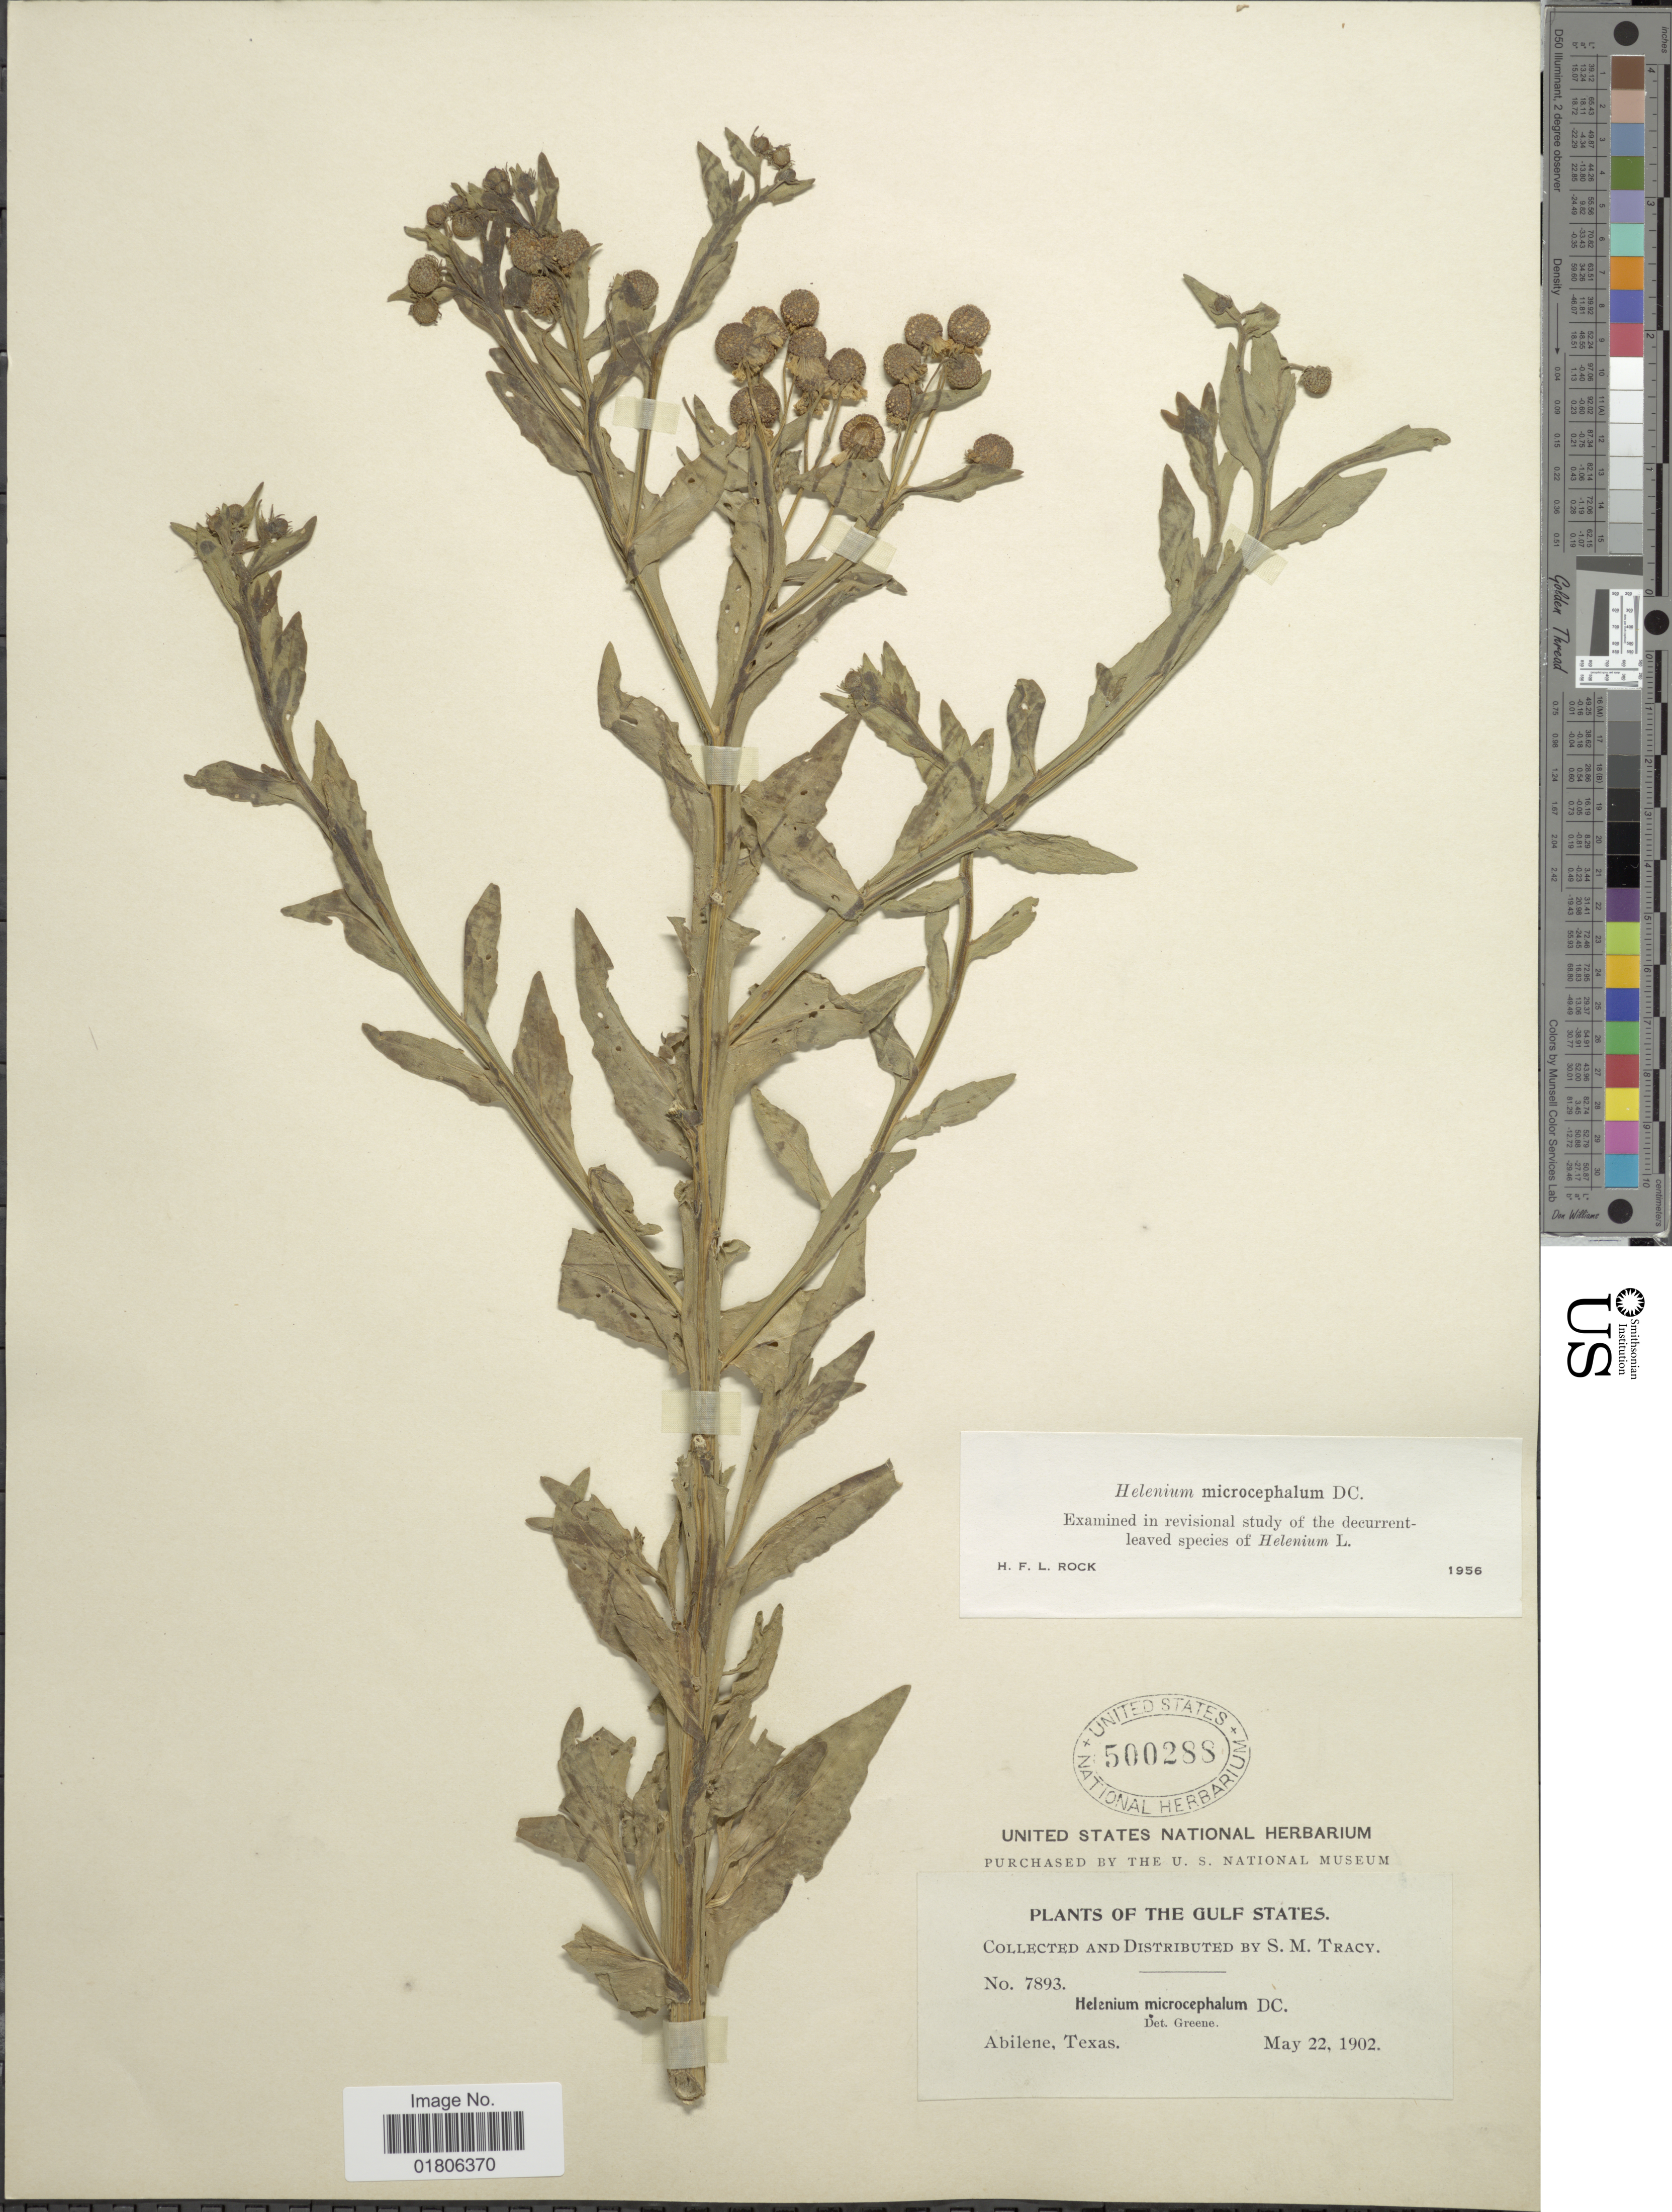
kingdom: Plantae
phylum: Tracheophyta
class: Magnoliopsida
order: Asterales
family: Asteraceae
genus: Helenium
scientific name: Helenium microcephalum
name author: DC.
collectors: S. M. Tracy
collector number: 7893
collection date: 1902-05-22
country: United States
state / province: Texas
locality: The Gulf States, Abilene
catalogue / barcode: US 500288